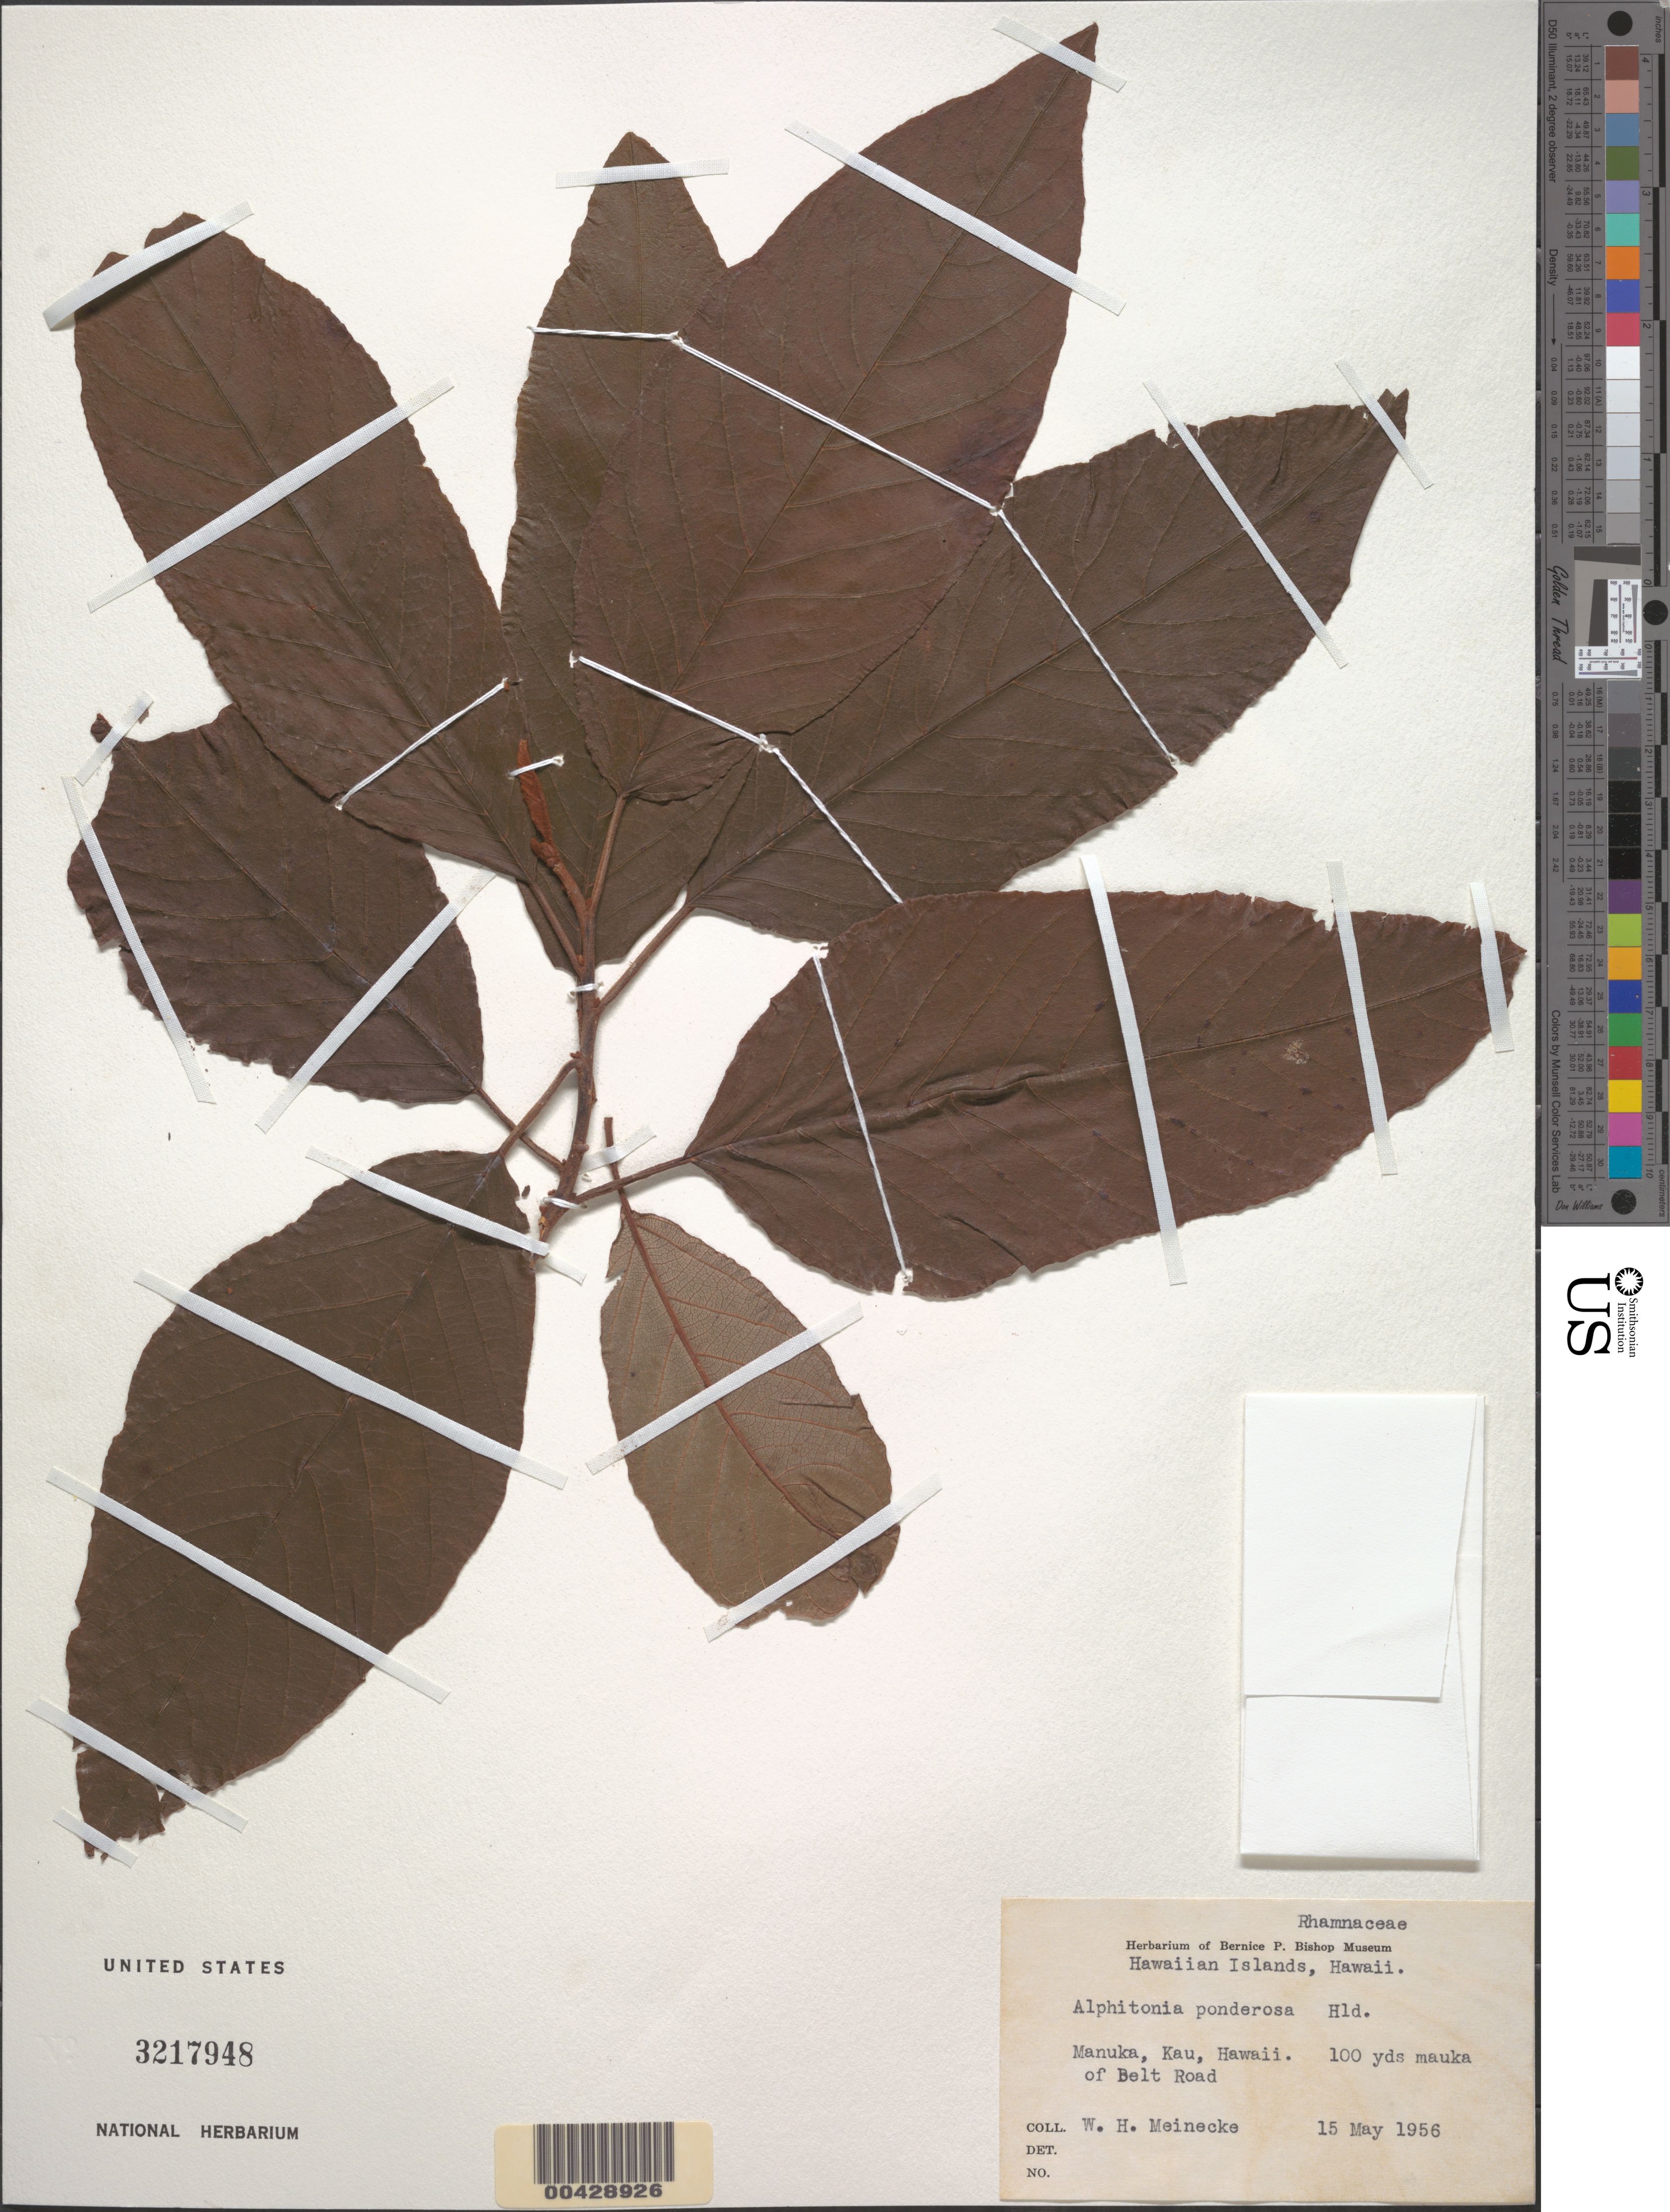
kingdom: Plantae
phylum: Tracheophyta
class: Magnoliopsida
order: Rosales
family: Rhamnaceae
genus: Alphitonia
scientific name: Alphitonia ponderosa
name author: Hillebr.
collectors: W. Meinecke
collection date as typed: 15 May 1956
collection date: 1956-05-15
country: United States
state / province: Hawaii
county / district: Hawaii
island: Hawaii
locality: Manuka, Kau. 100 yards mauka of Belt Road.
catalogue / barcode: US 3217948